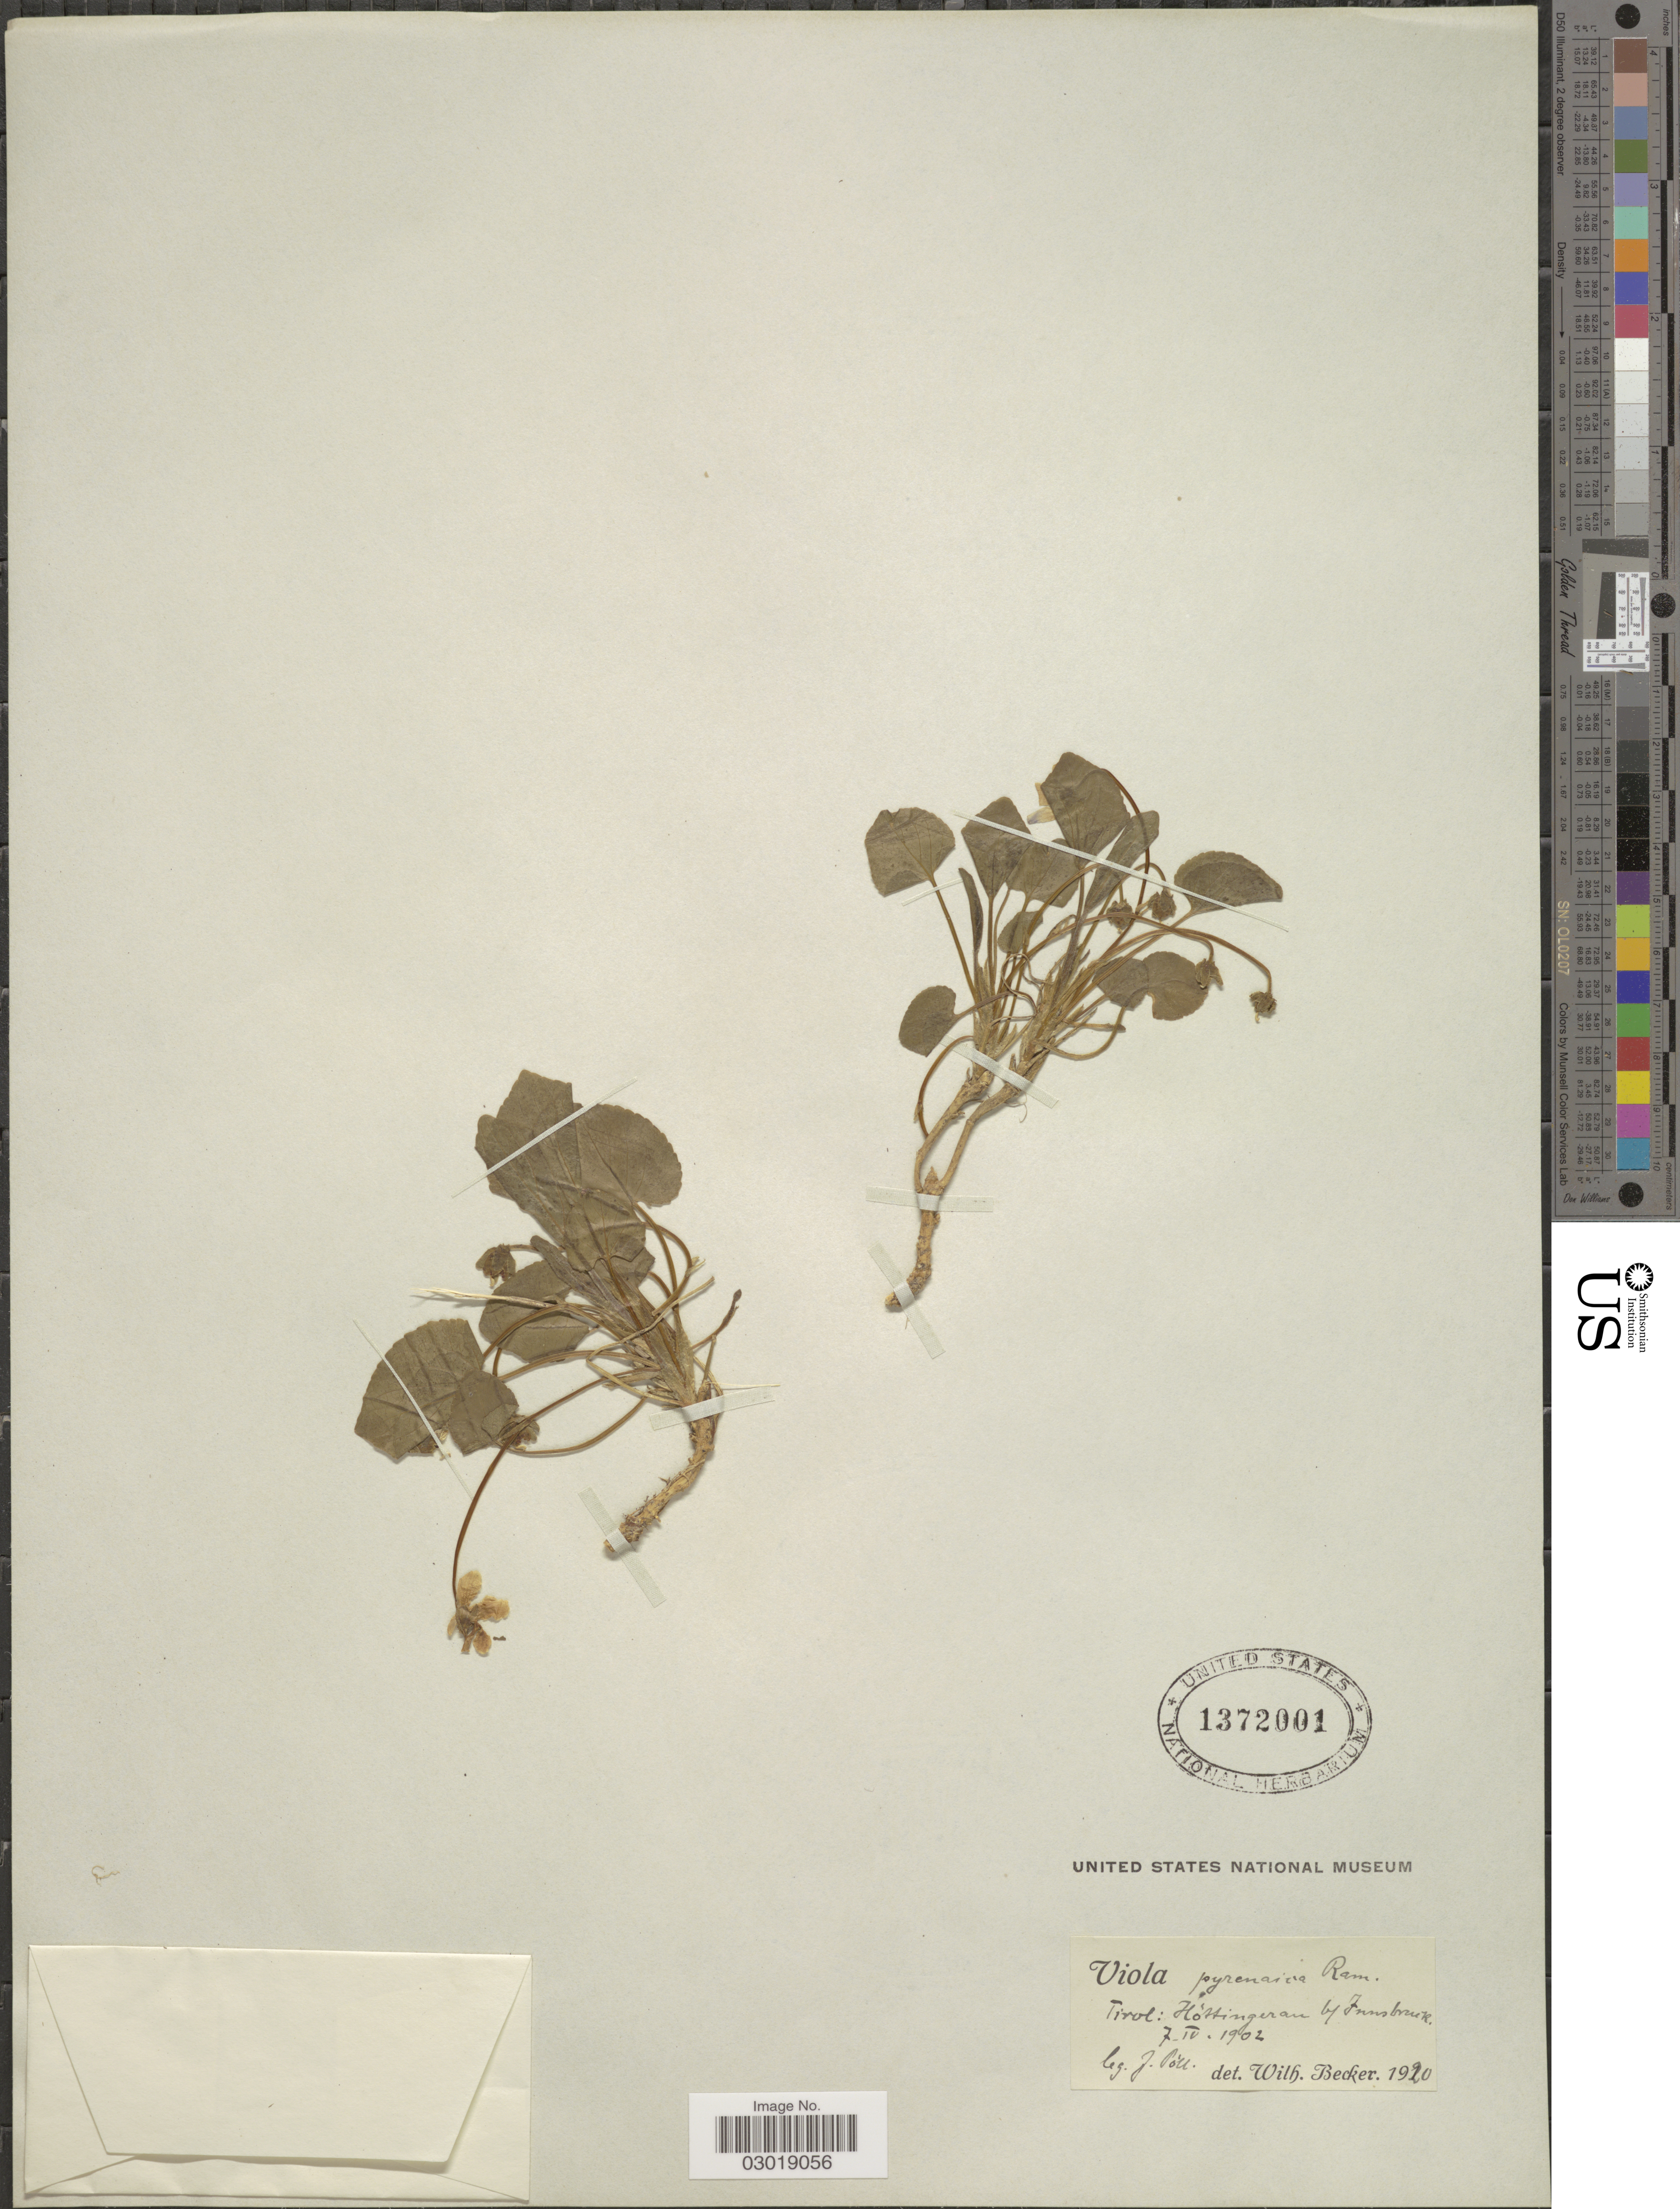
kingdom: Plantae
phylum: Tracheophyta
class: Magnoliopsida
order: Malpighiales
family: Violaceae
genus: Viola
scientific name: Viola pyrenaica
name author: Ramond ex DC.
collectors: J. Poll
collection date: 1902-04-07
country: Austria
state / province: Tirol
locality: Tirol: Höttinger au by Innsbruck.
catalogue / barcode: US 1372001